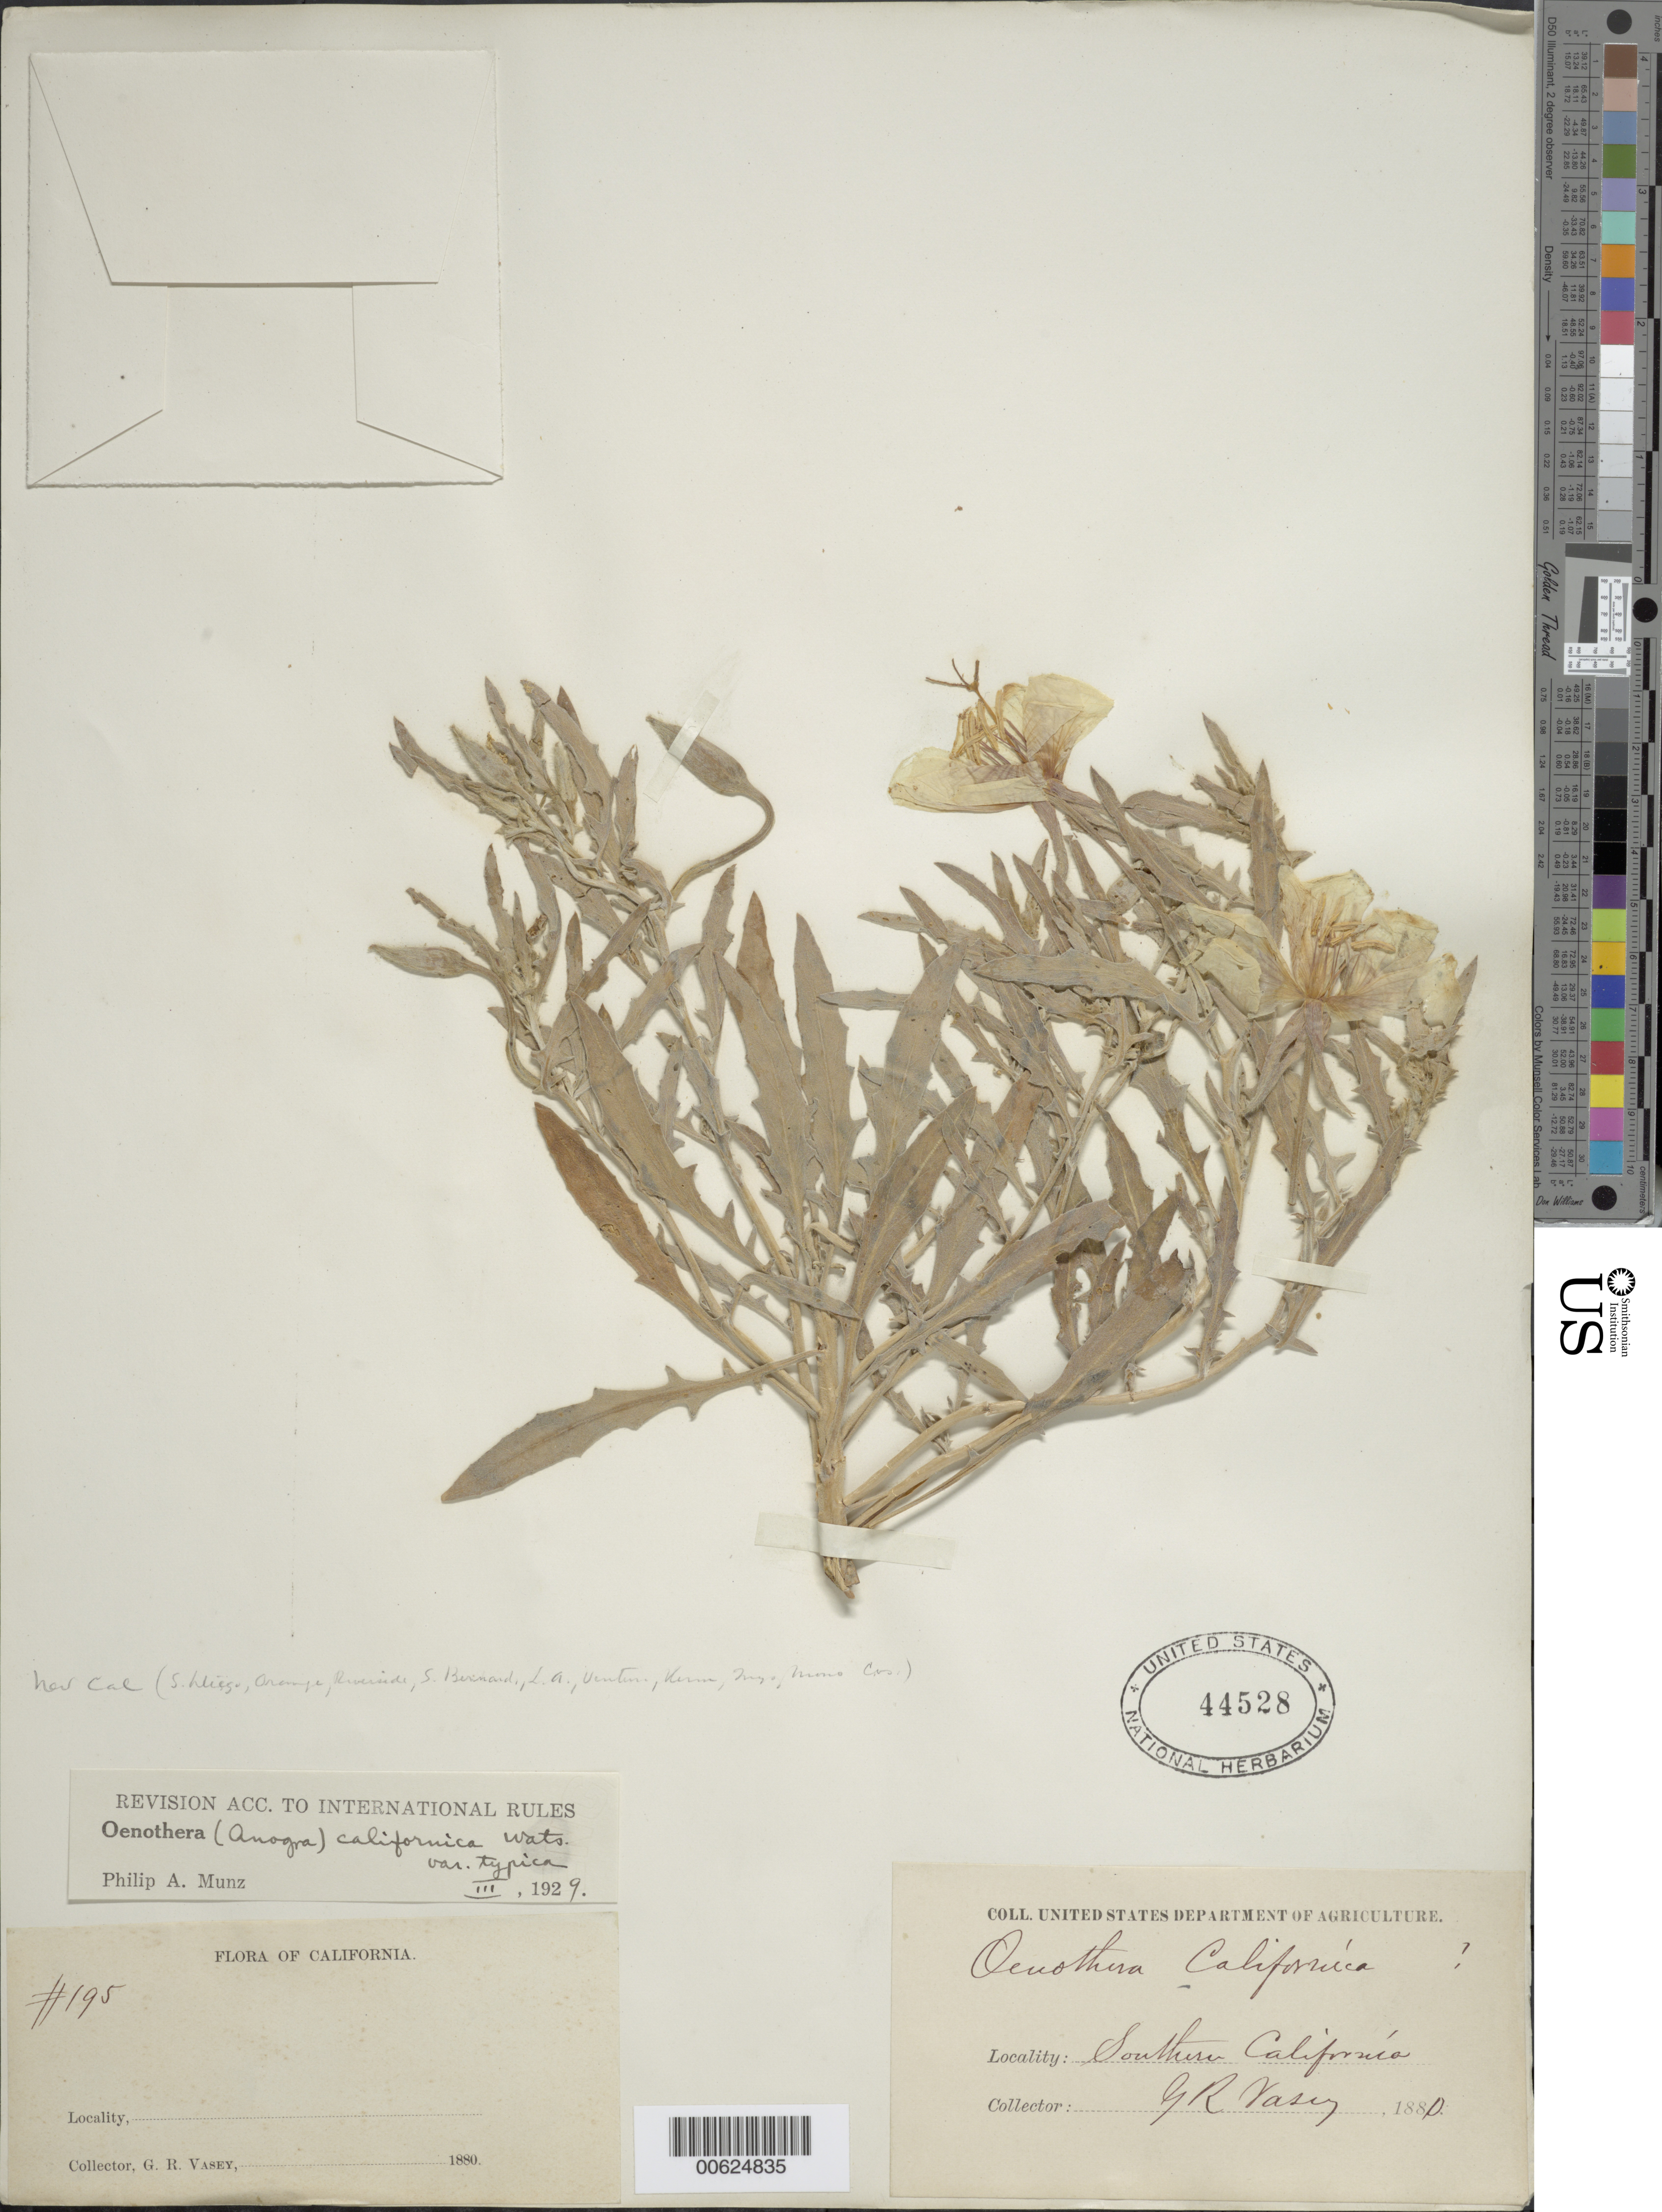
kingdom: Plantae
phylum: Tracheophyta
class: Magnoliopsida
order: Myrtales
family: Onagraceae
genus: Oenothera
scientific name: Oenothera avita subsp. californica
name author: (S. Watson) W.L. Wagner & Gandhi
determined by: Wagner, W. L., (BOT), Smithsonian Institution - National Museum of Natural History (UNITED STATES)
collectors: G. R. Vasey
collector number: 195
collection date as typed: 1880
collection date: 1880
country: United States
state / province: California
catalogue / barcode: US 44528